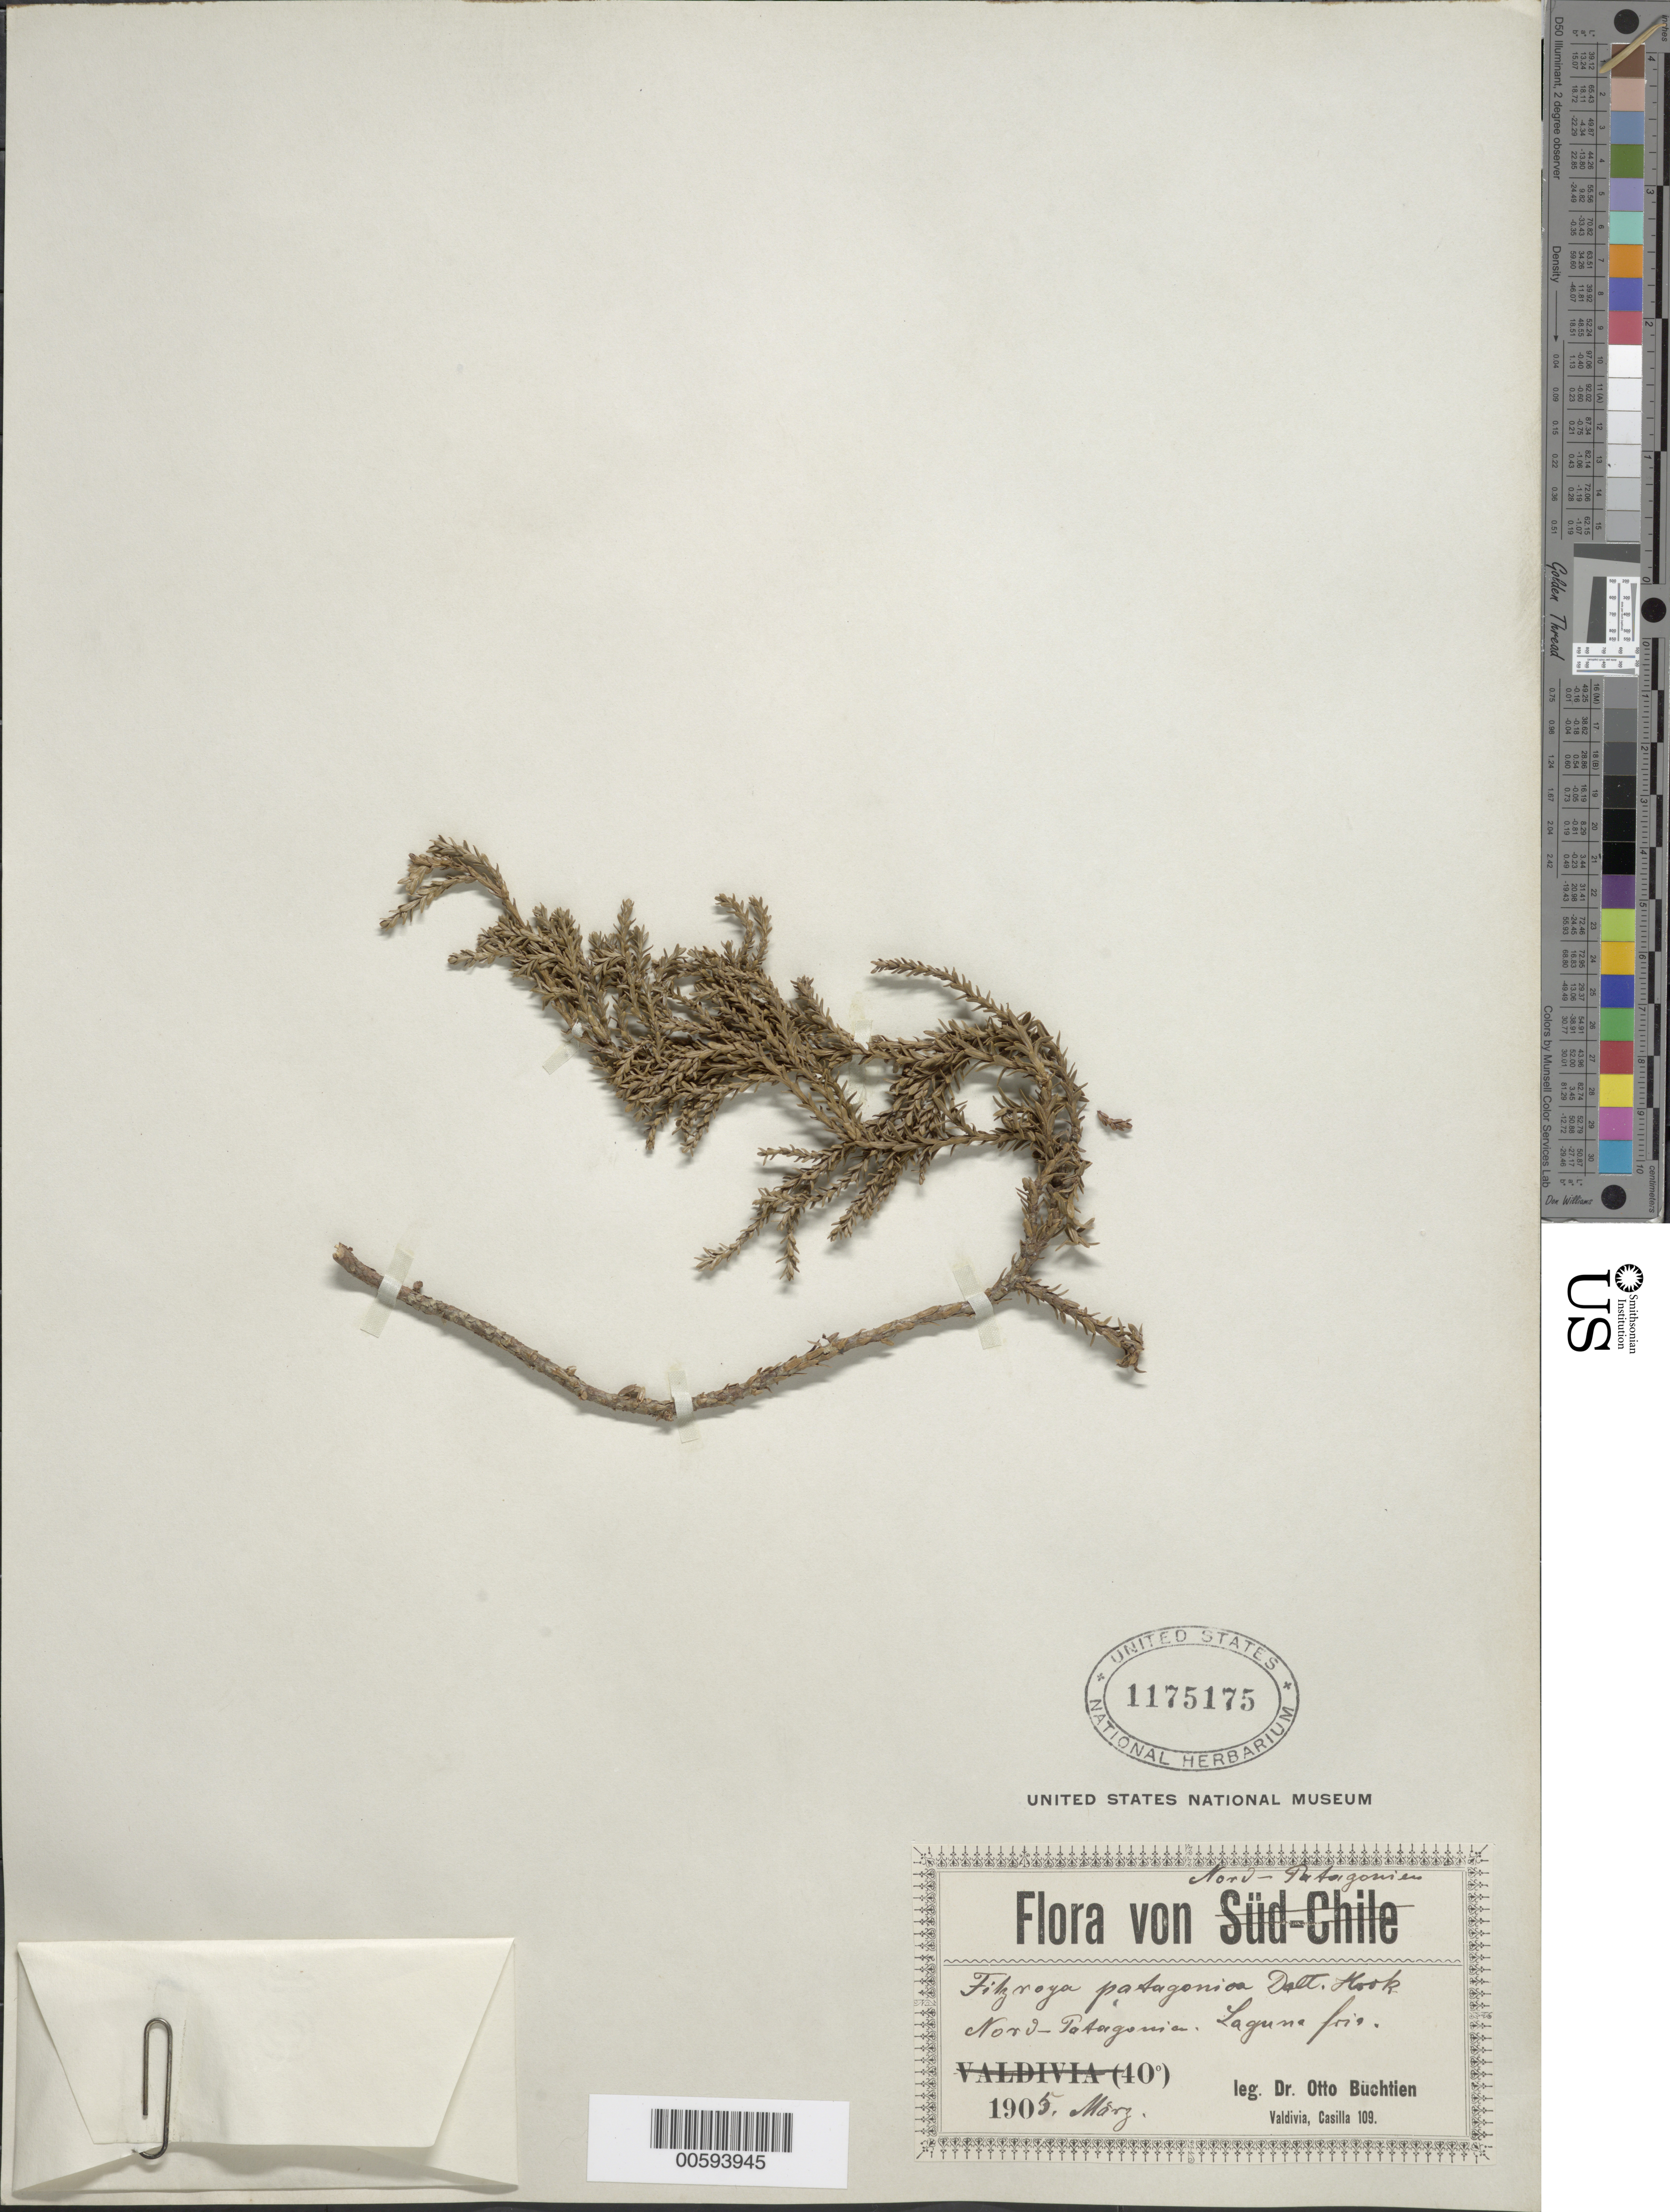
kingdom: Plantae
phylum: Tracheophyta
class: Pinopsida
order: Pinales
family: Cupressaceae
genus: Fitzroya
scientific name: Fitzroya cupressoides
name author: (Molina) I.M. Johnst.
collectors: O. Buchtien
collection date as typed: May 1905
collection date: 1905-05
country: Argentina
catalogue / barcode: US 1175175